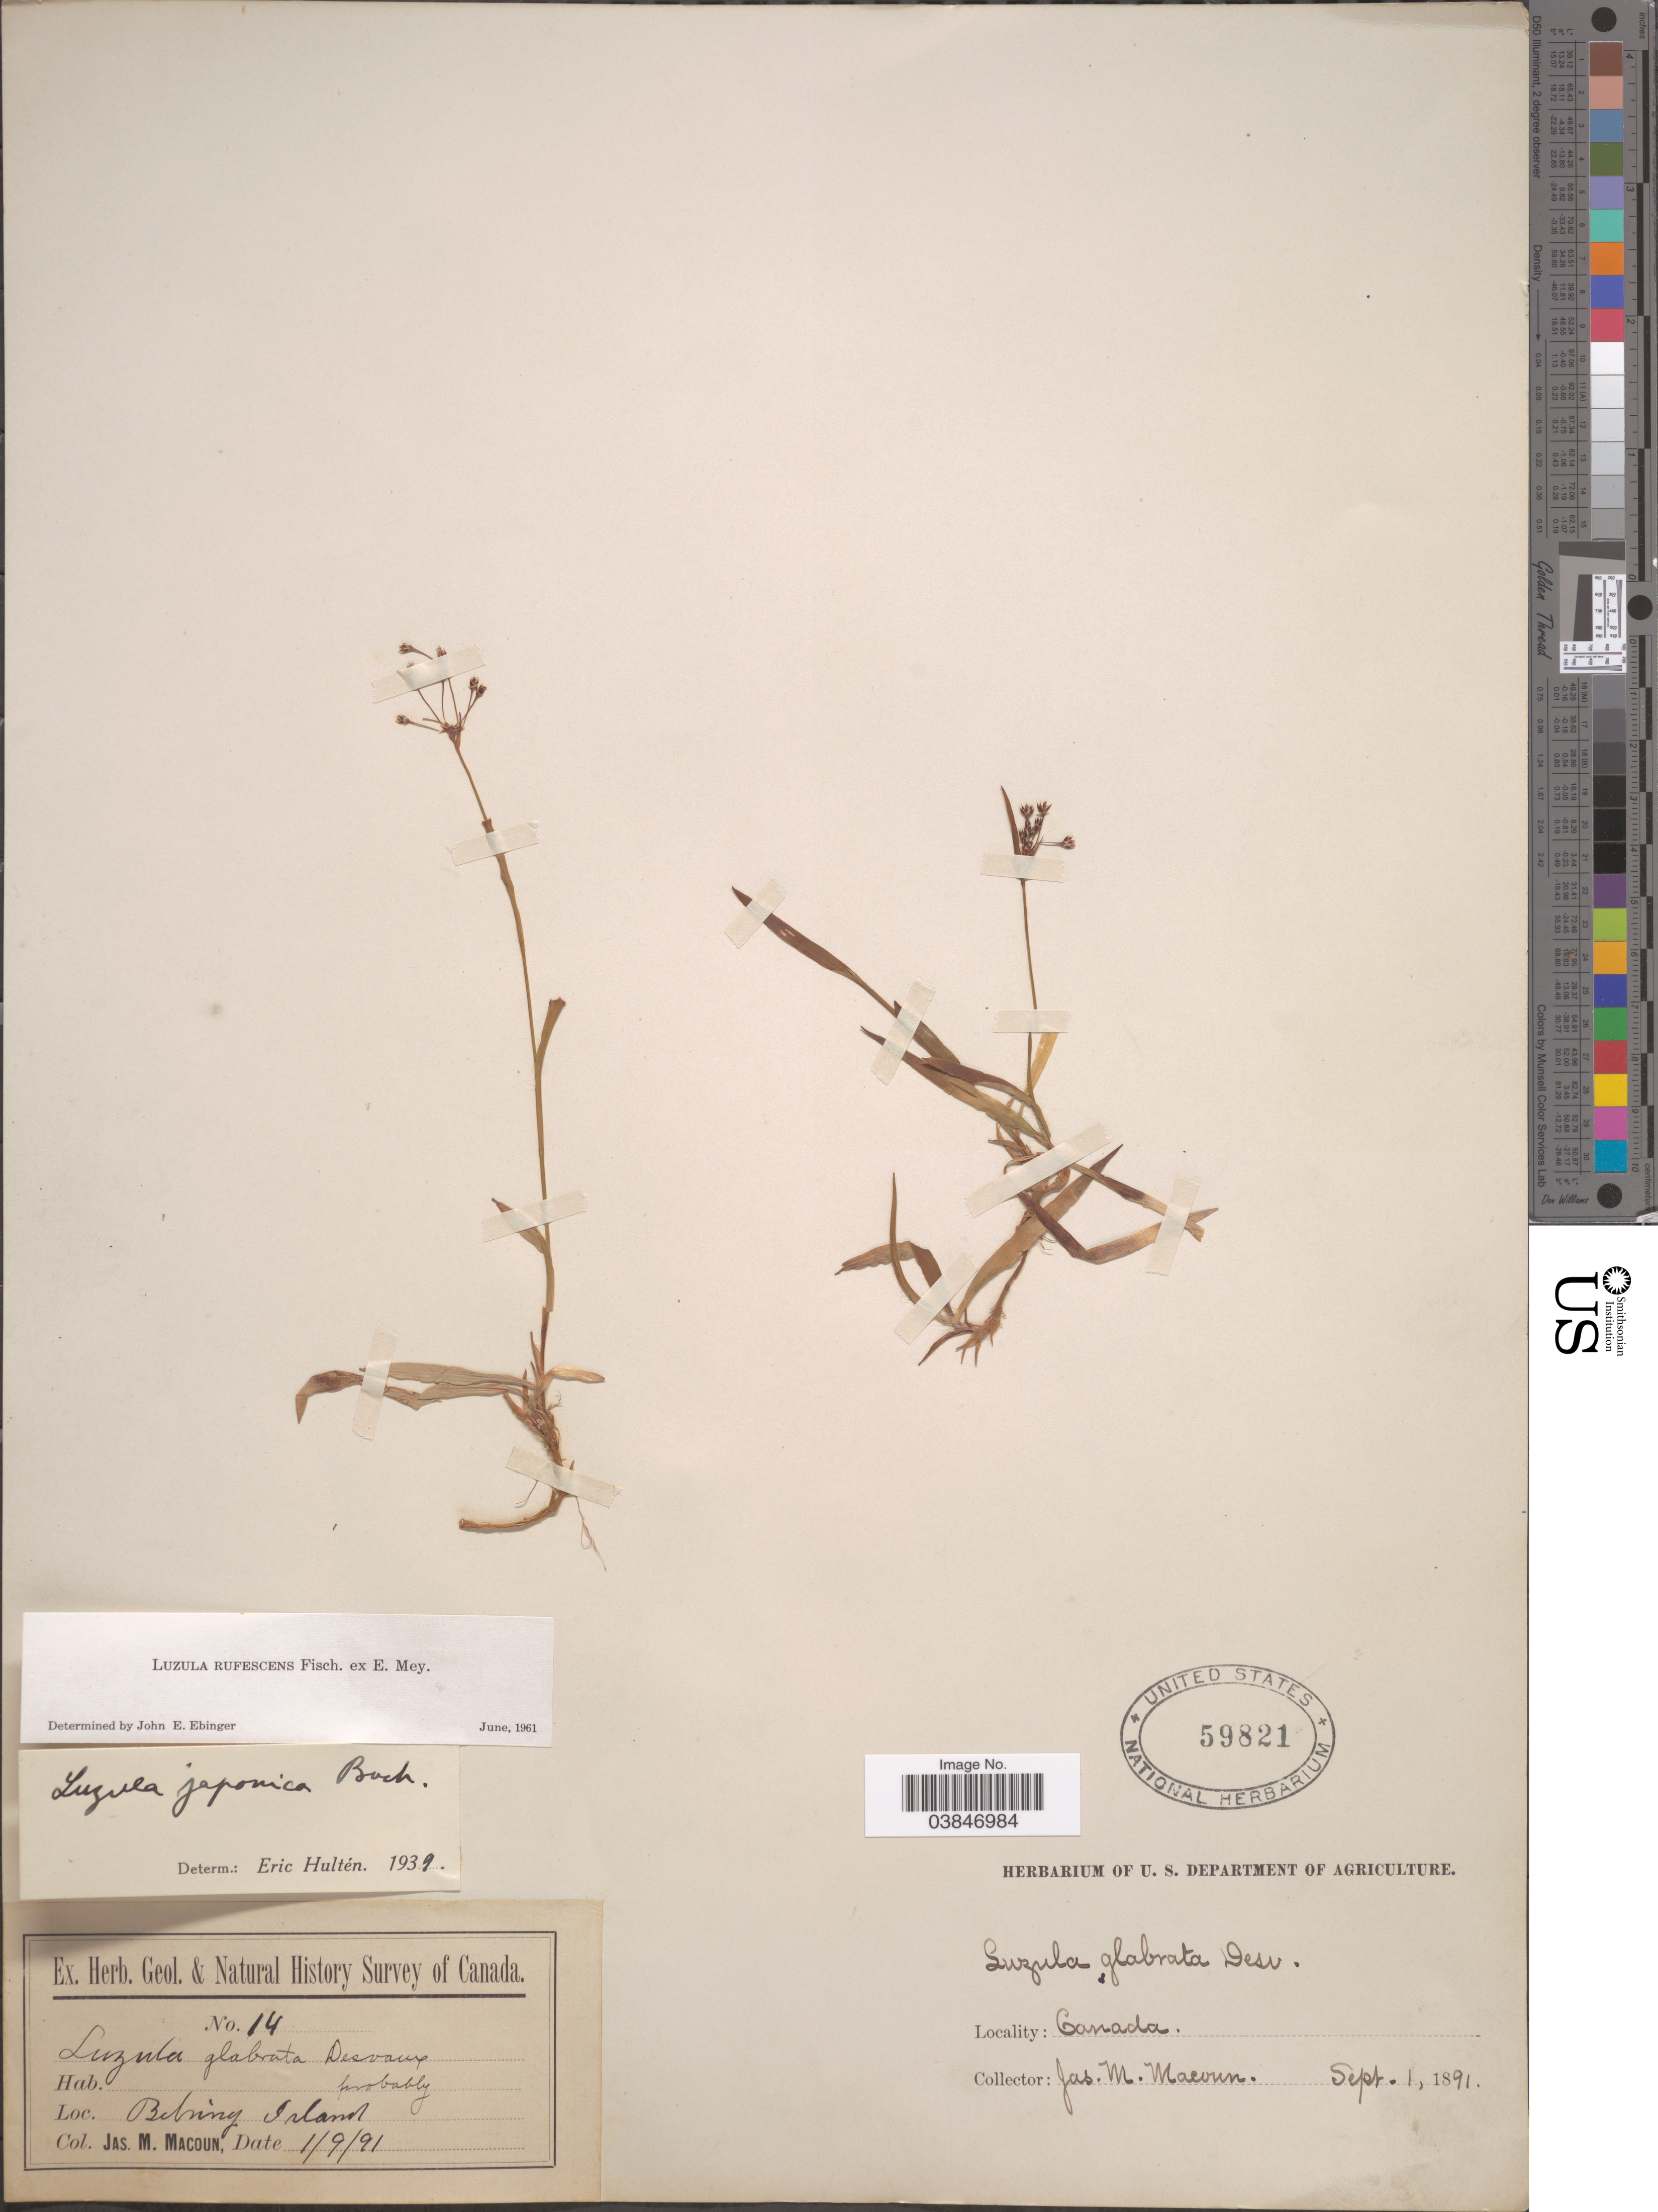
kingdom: Plantae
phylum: Tracheophyta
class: Liliopsida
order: Poales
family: Juncaceae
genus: Luzula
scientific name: Luzula rufescens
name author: Fisch. ex E. Mey.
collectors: J. M. Macoun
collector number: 14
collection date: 1891-09-01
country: Russian Federation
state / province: Kamchatka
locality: Behring Island.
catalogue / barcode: US 59821